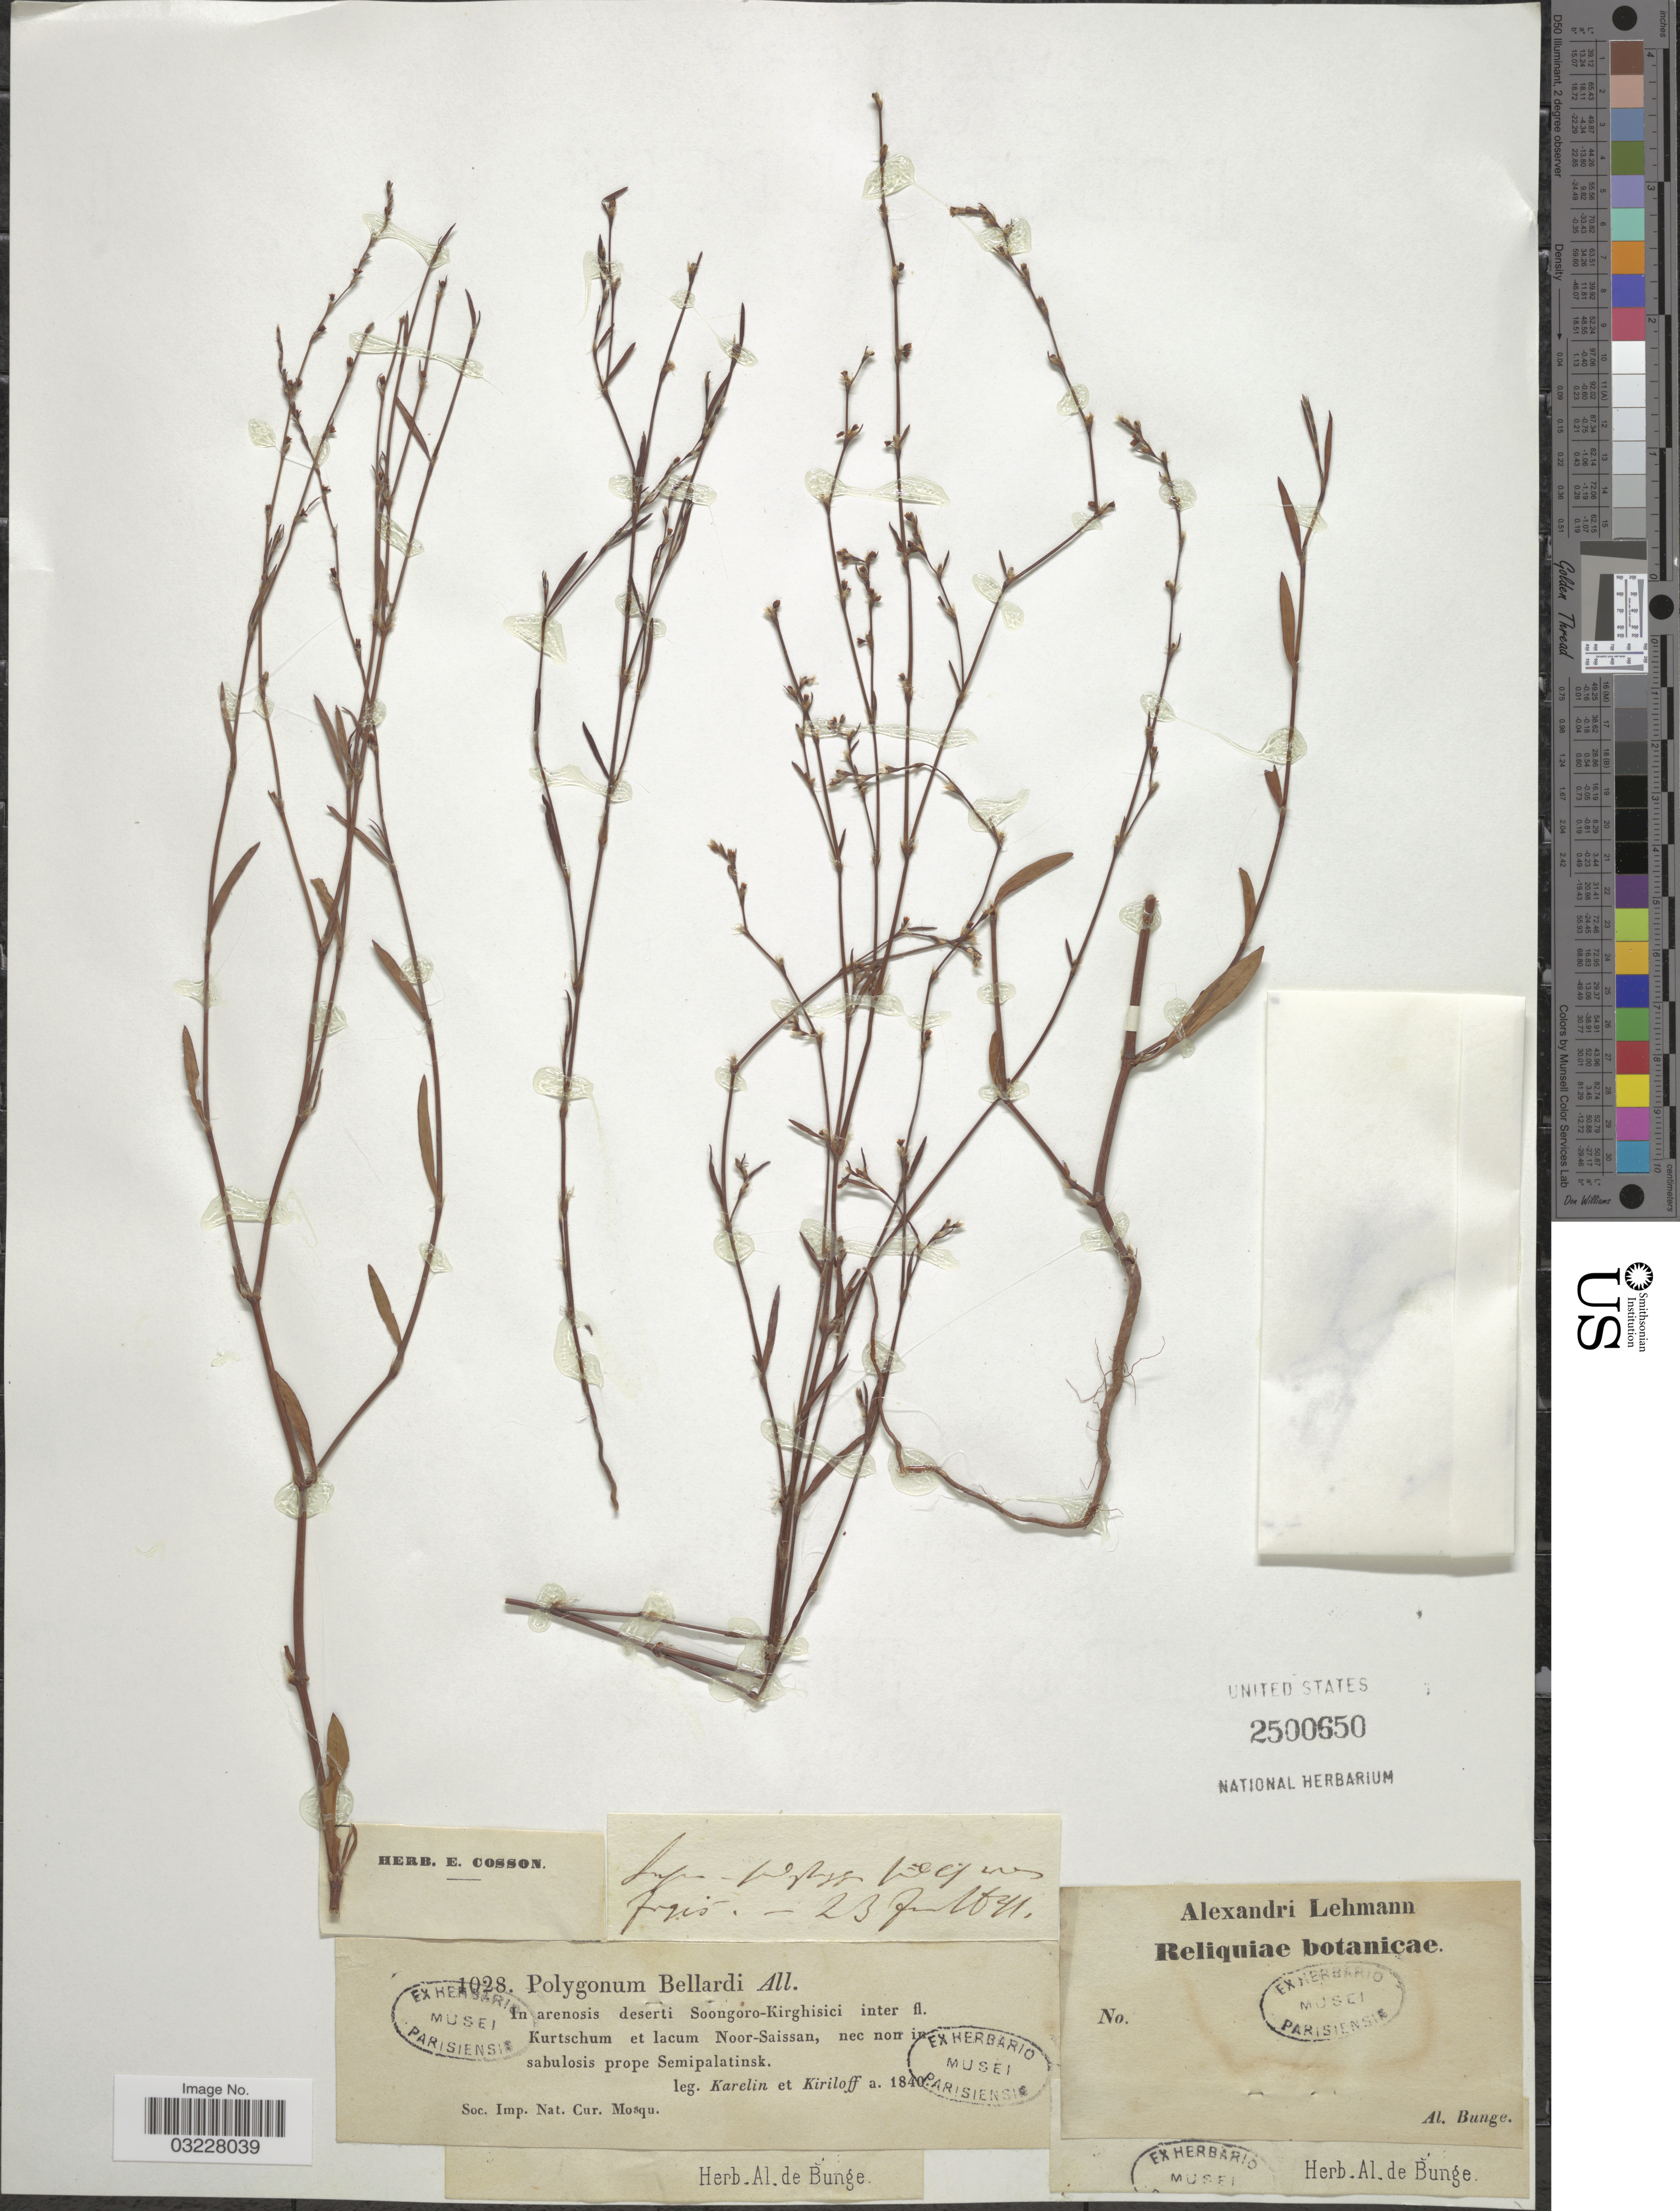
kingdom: Plantae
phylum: Tracheophyta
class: Magnoliopsida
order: Caryophyllales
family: Polygonaceae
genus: Polygonum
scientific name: Polygonum bellardii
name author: All.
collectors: Karelin & Kiriloff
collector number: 1028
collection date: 1840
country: Kazakhstan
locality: In arenosis deserti Soongoro-Kirghisici inter fl. Kurtschum et lacum Noor-Saissan, nec norr in sabulosis prope Semipalatinsk.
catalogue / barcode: US 2500650